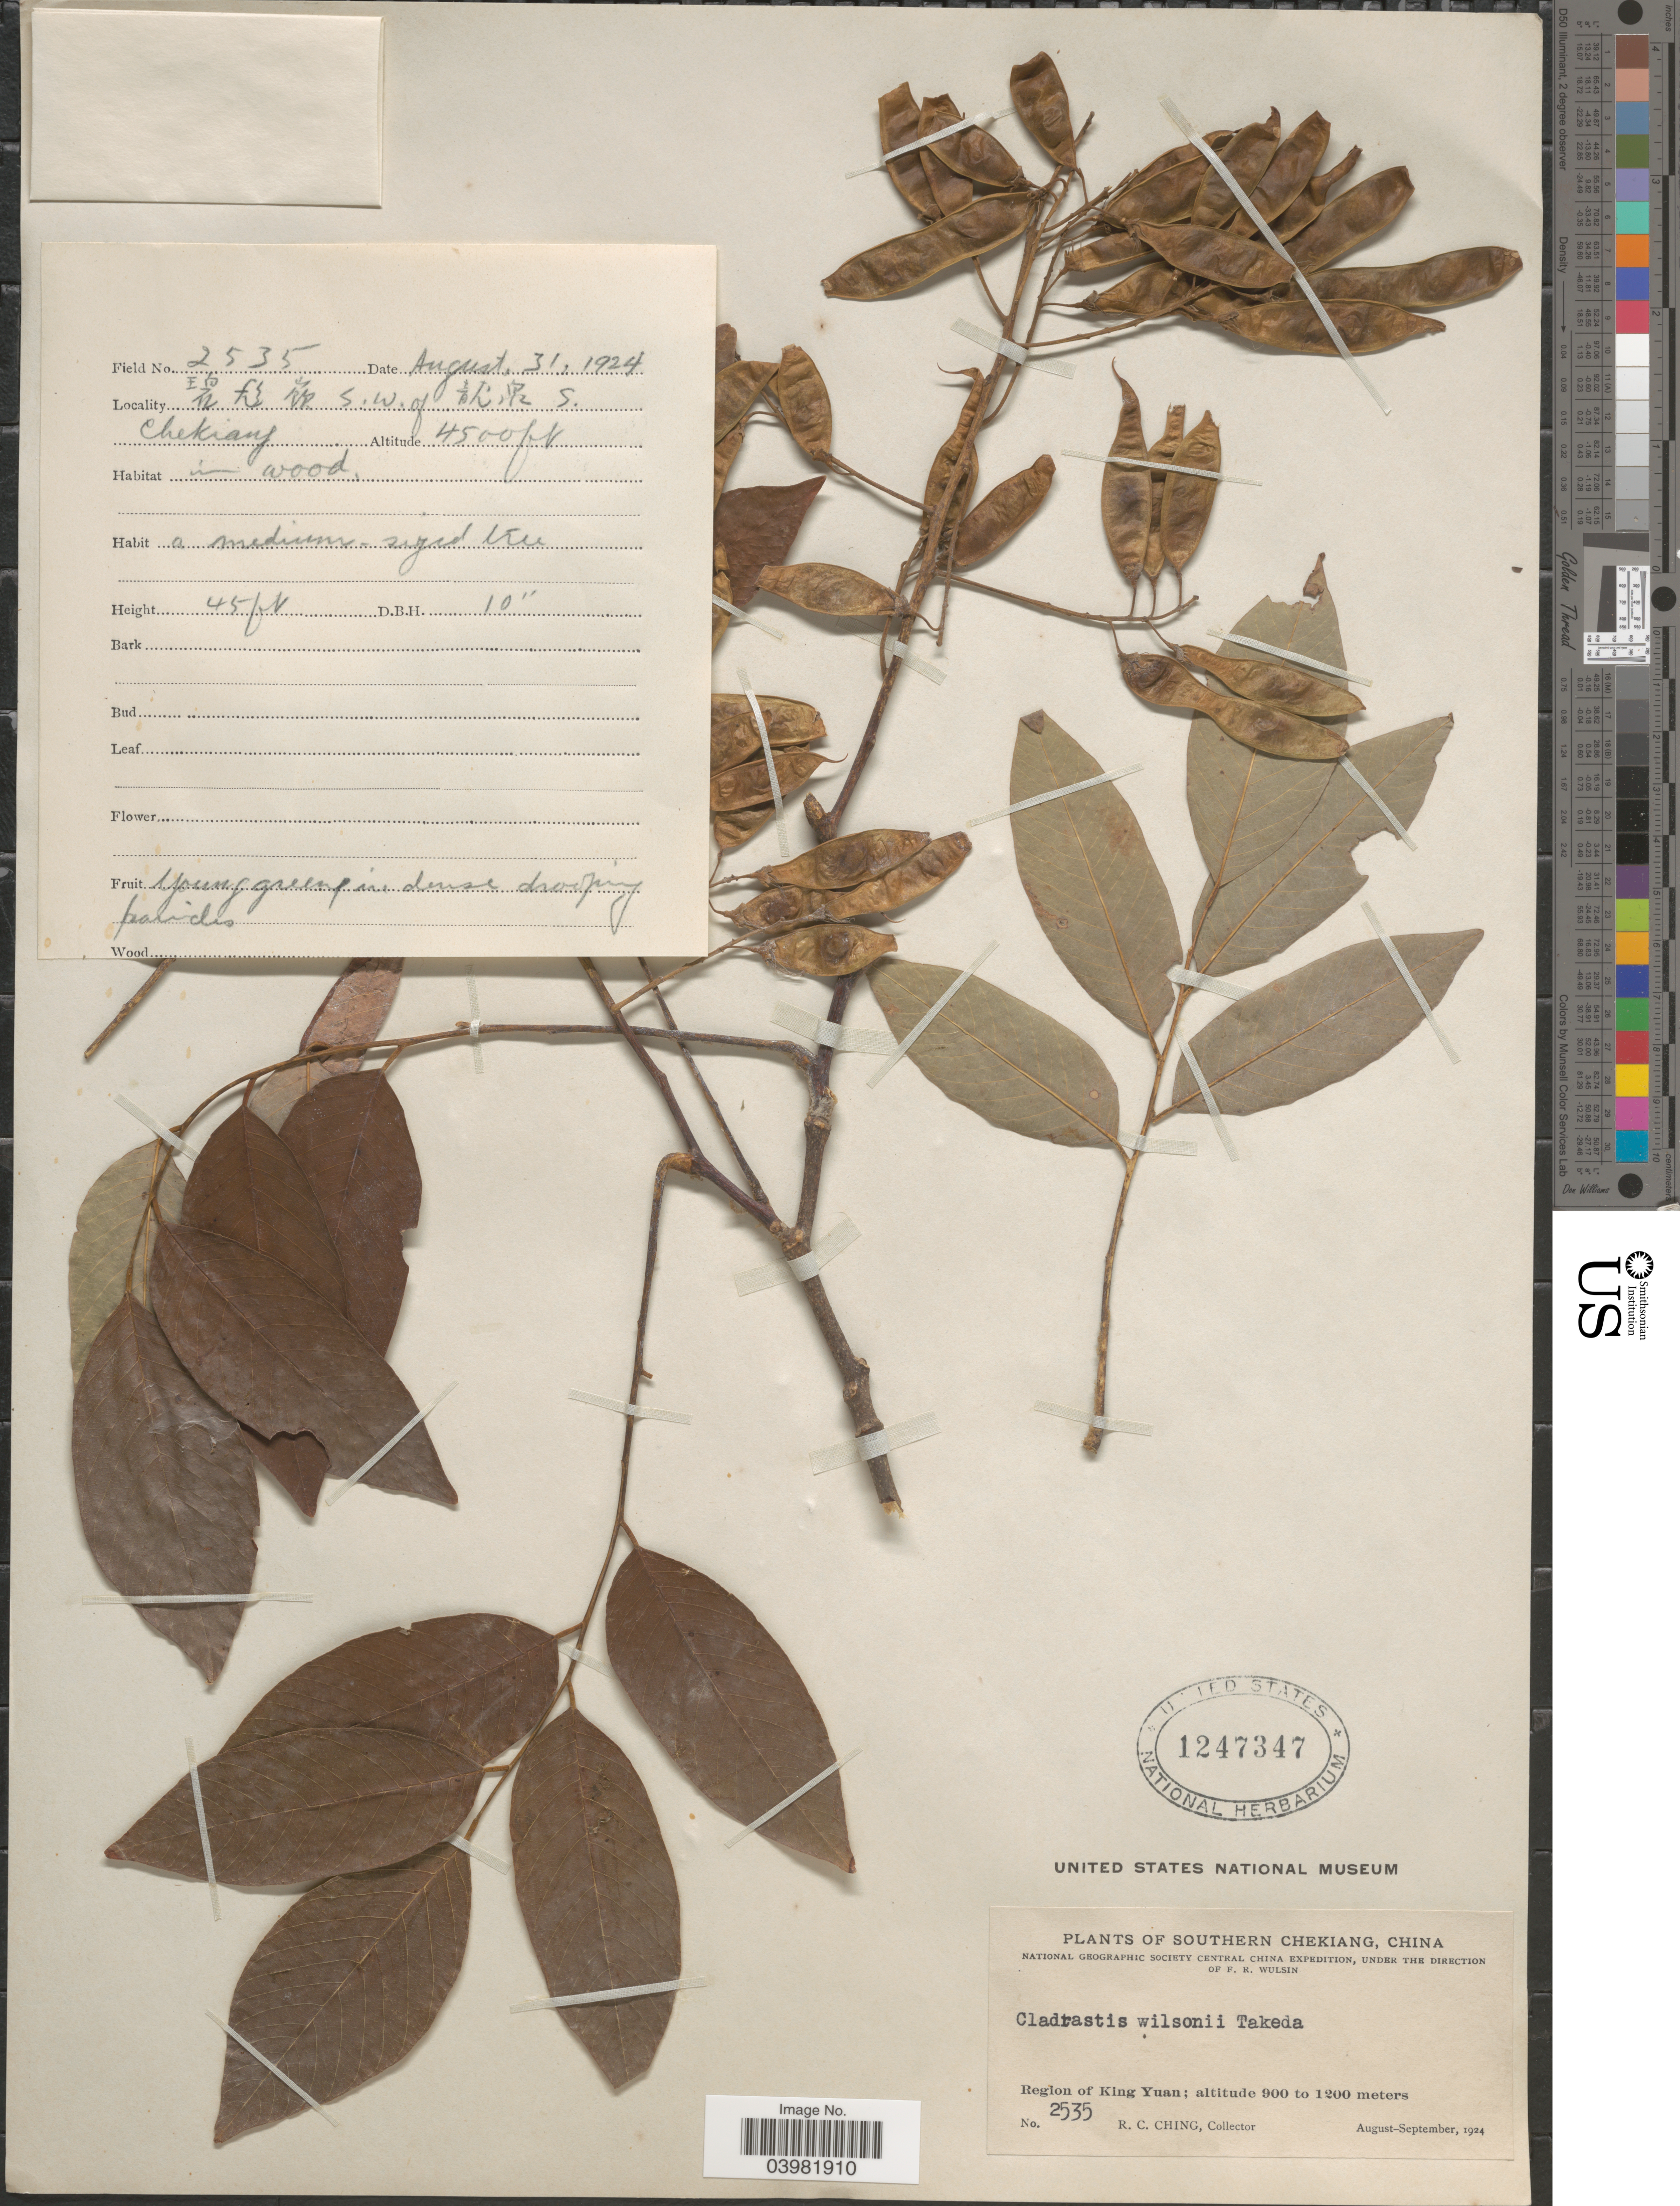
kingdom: Plantae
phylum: Tracheophyta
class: Magnoliopsida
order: Fabales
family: Fabaceae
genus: Cladrastis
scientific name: Cladrastis wilsonii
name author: Takeda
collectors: R. C. Ching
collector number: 2535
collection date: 1924-08-31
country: China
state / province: Zhejiang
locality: Southern Chongqing. Region of King Yuan.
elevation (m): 1372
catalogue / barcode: US 1247347